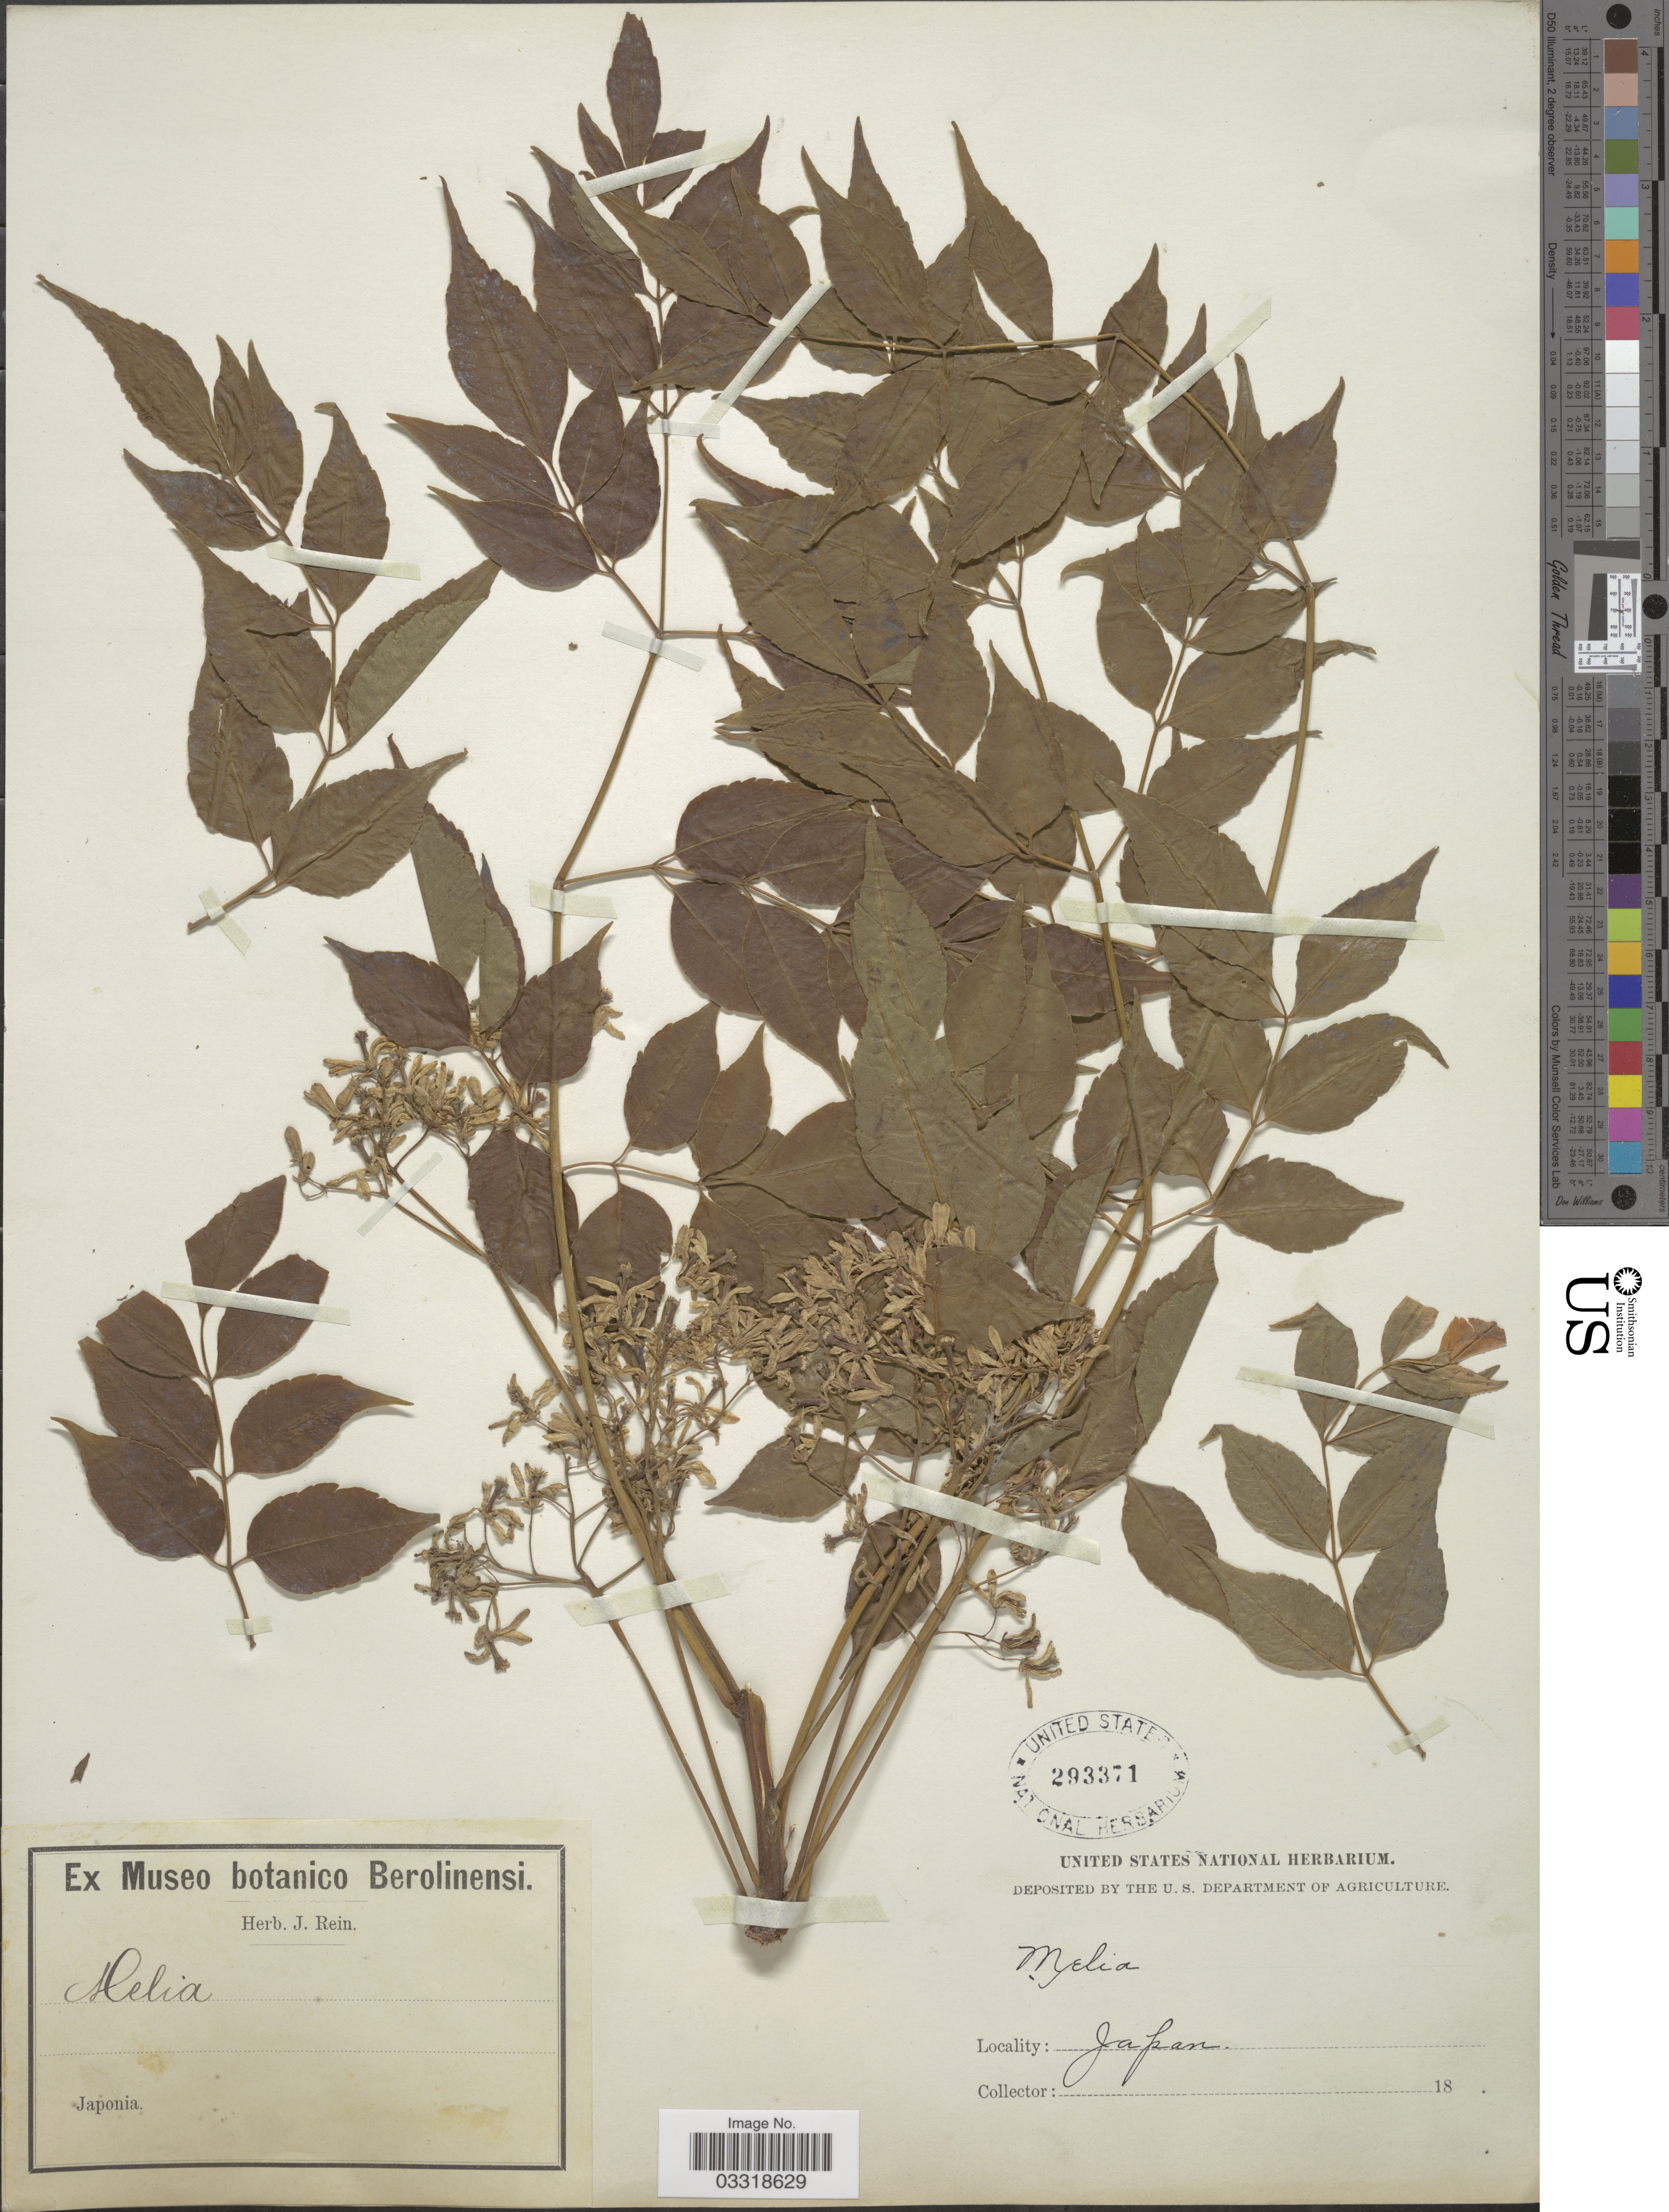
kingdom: Plantae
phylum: Tracheophyta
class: Magnoliopsida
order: Sapindales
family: Meliaceae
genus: Melia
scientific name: Melia sp.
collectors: ex herb. J. Rein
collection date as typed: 18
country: Japan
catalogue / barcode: US 293371